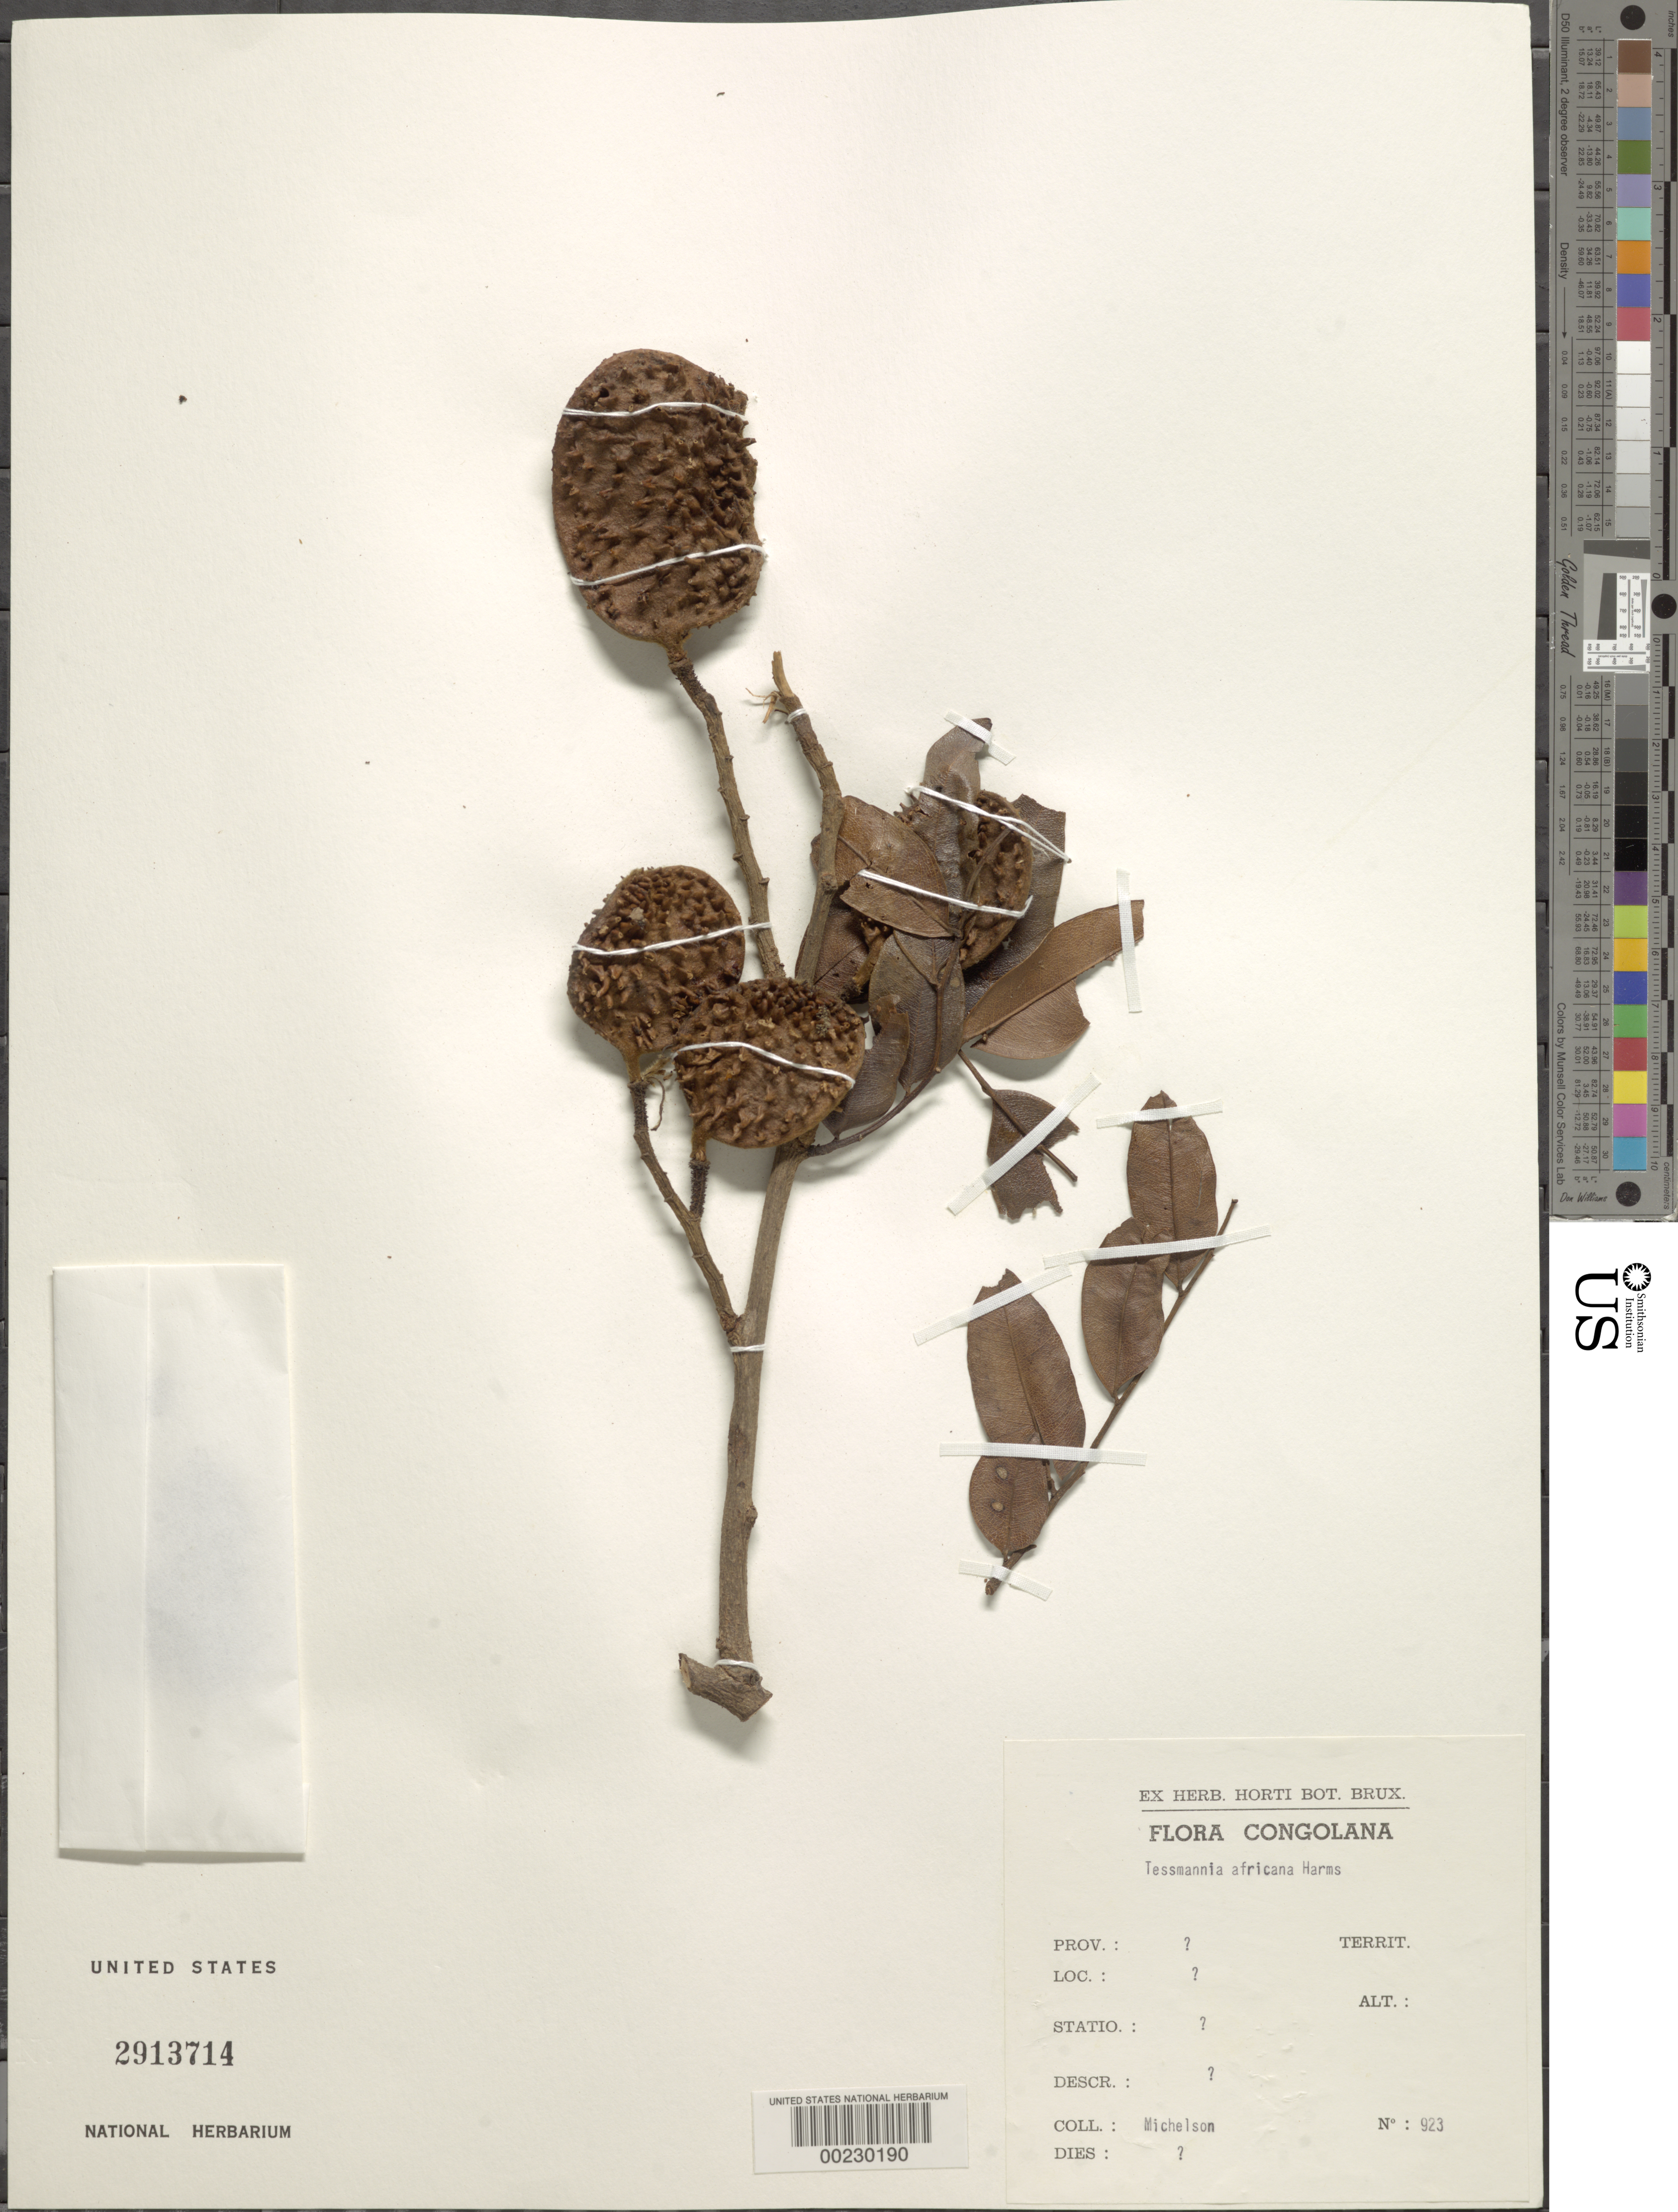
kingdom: Plantae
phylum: Tracheophyta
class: Magnoliopsida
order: Fabales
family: Fabaceae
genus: Tessmannia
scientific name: Tessmannia africana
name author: Harms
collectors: -. Michelson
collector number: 923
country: Congo, Democratic Republic of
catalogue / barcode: US 2913714